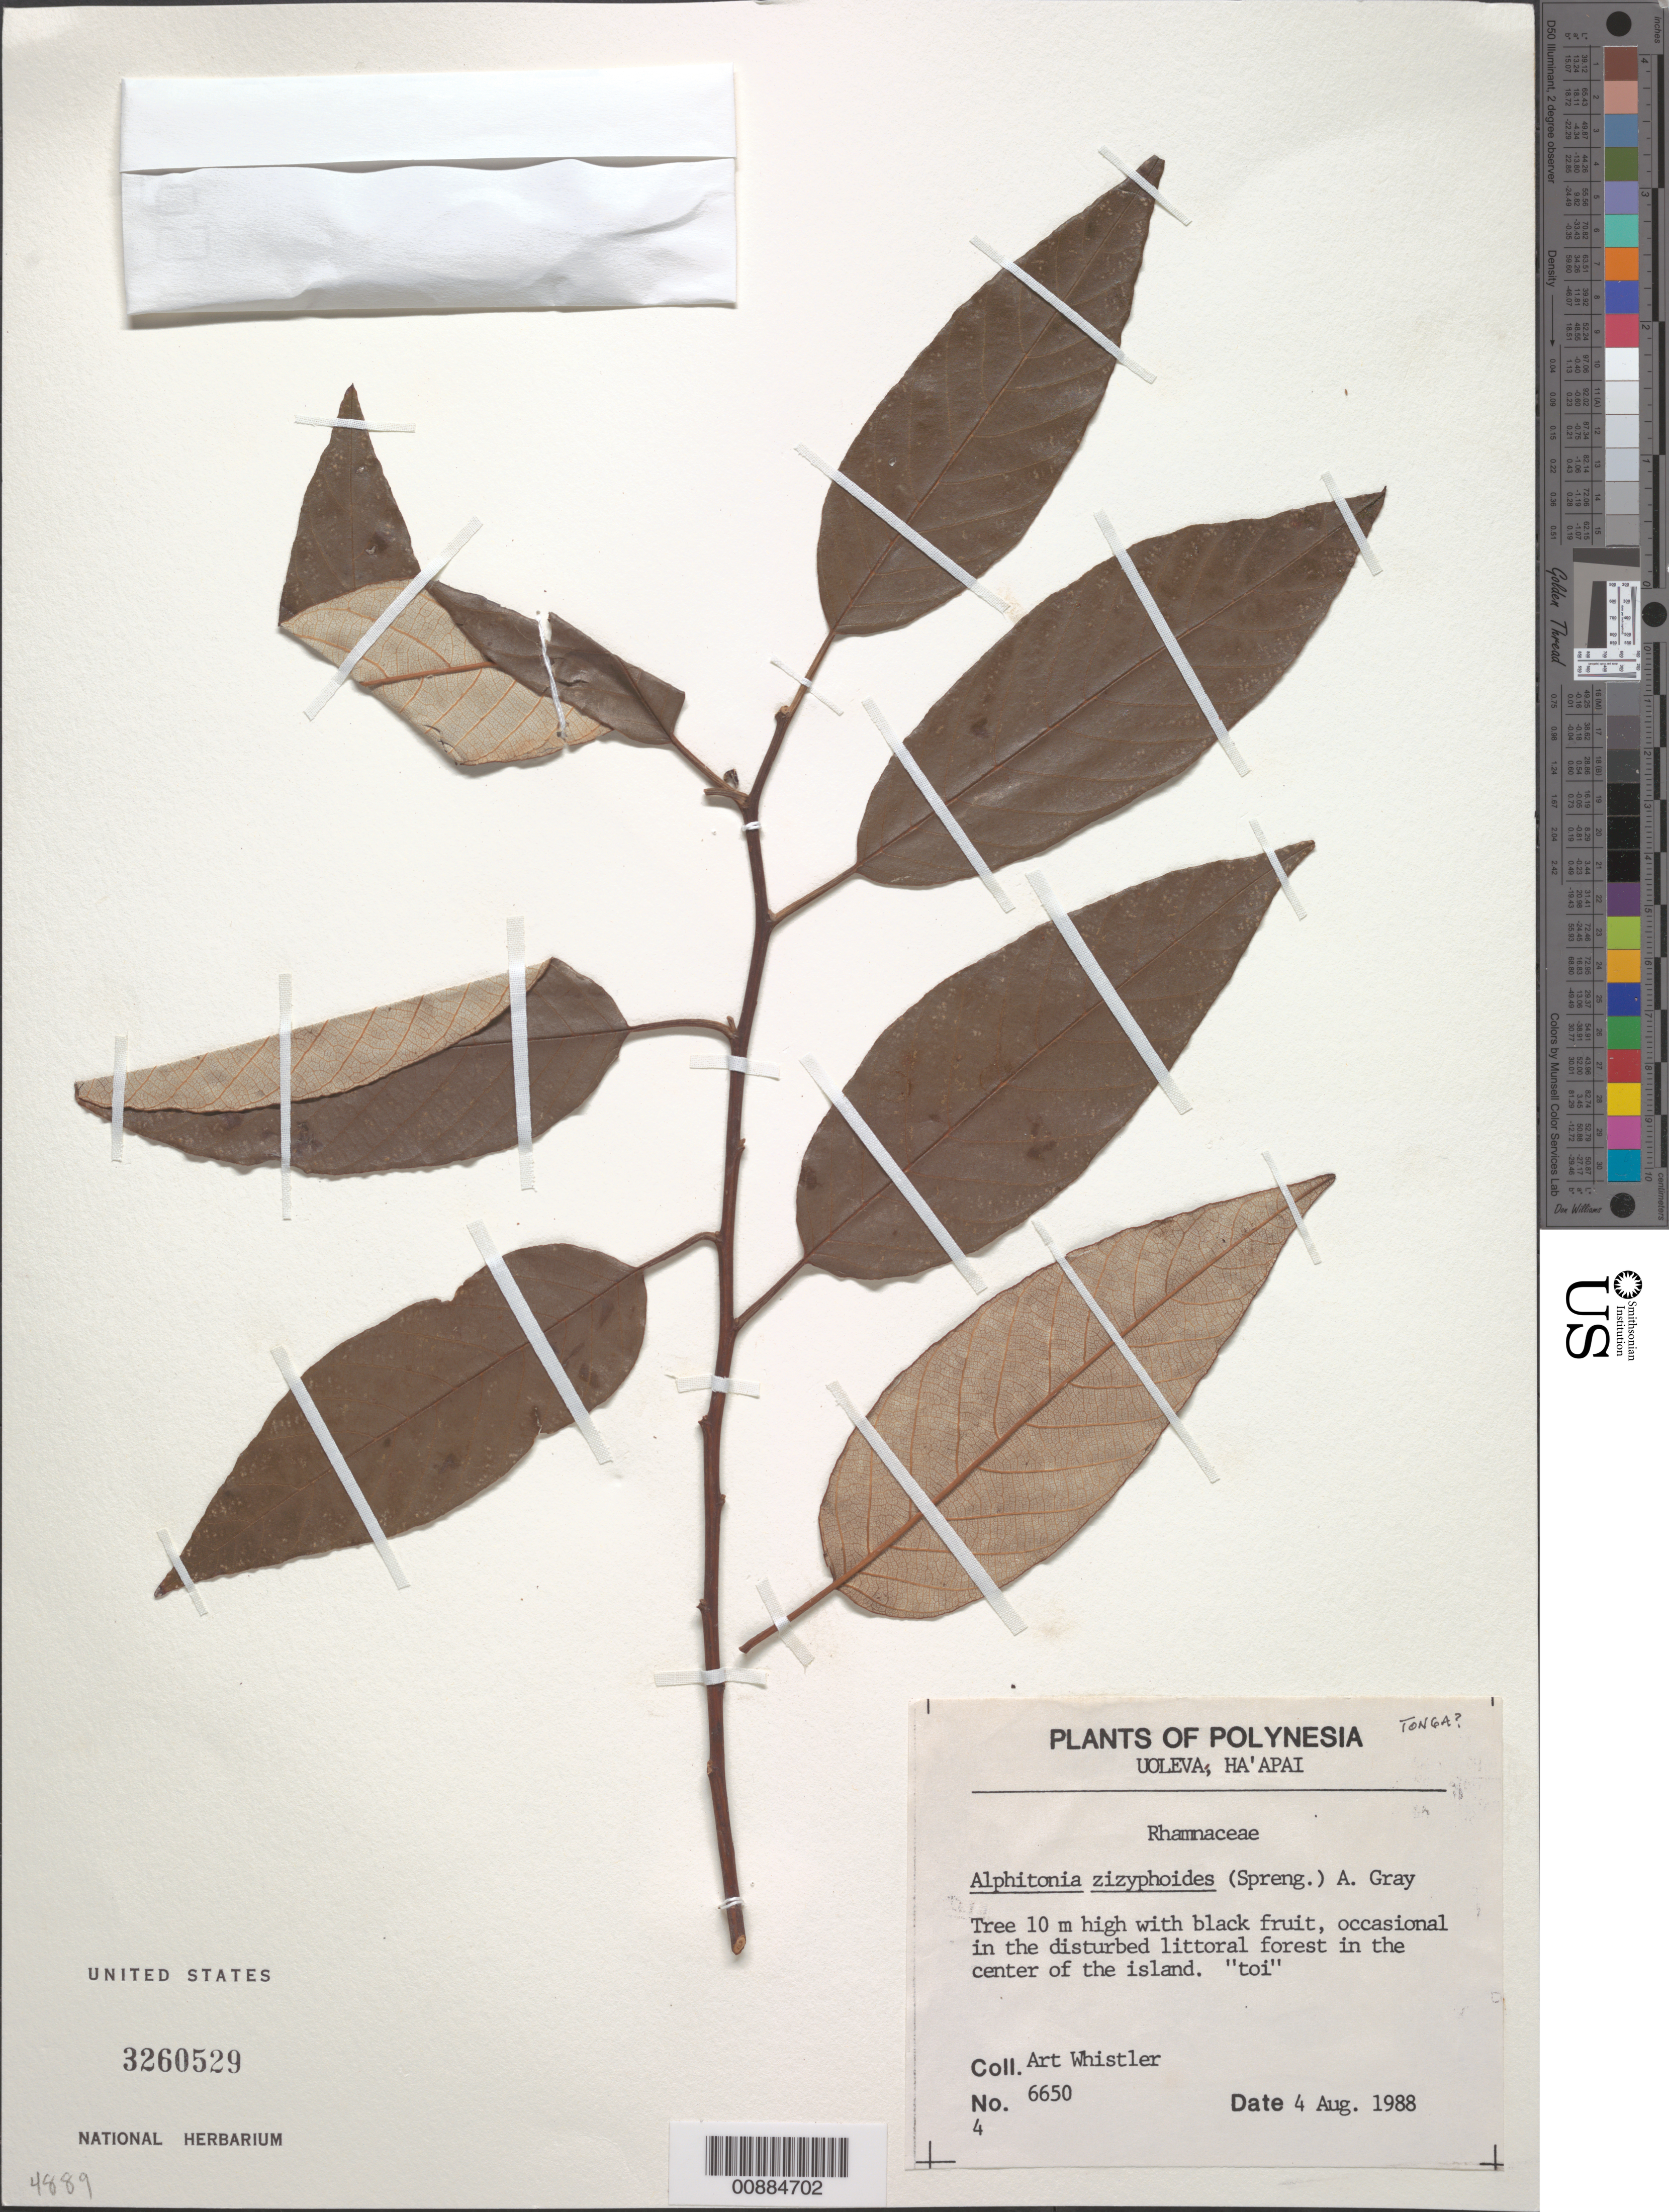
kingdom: Plantae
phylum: Tracheophyta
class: Magnoliopsida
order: Rosales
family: Rhamnaceae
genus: Alphitonia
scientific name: Alphitonia zizyphoides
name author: (Sol. ex Spreng.) A. Gray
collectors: A. Whistler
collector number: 6650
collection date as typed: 04 Aug 1988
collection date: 1988-08-04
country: Tonga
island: Uoleva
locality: In the disturbed littoral forest in the center of the island.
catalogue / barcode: US 3260529